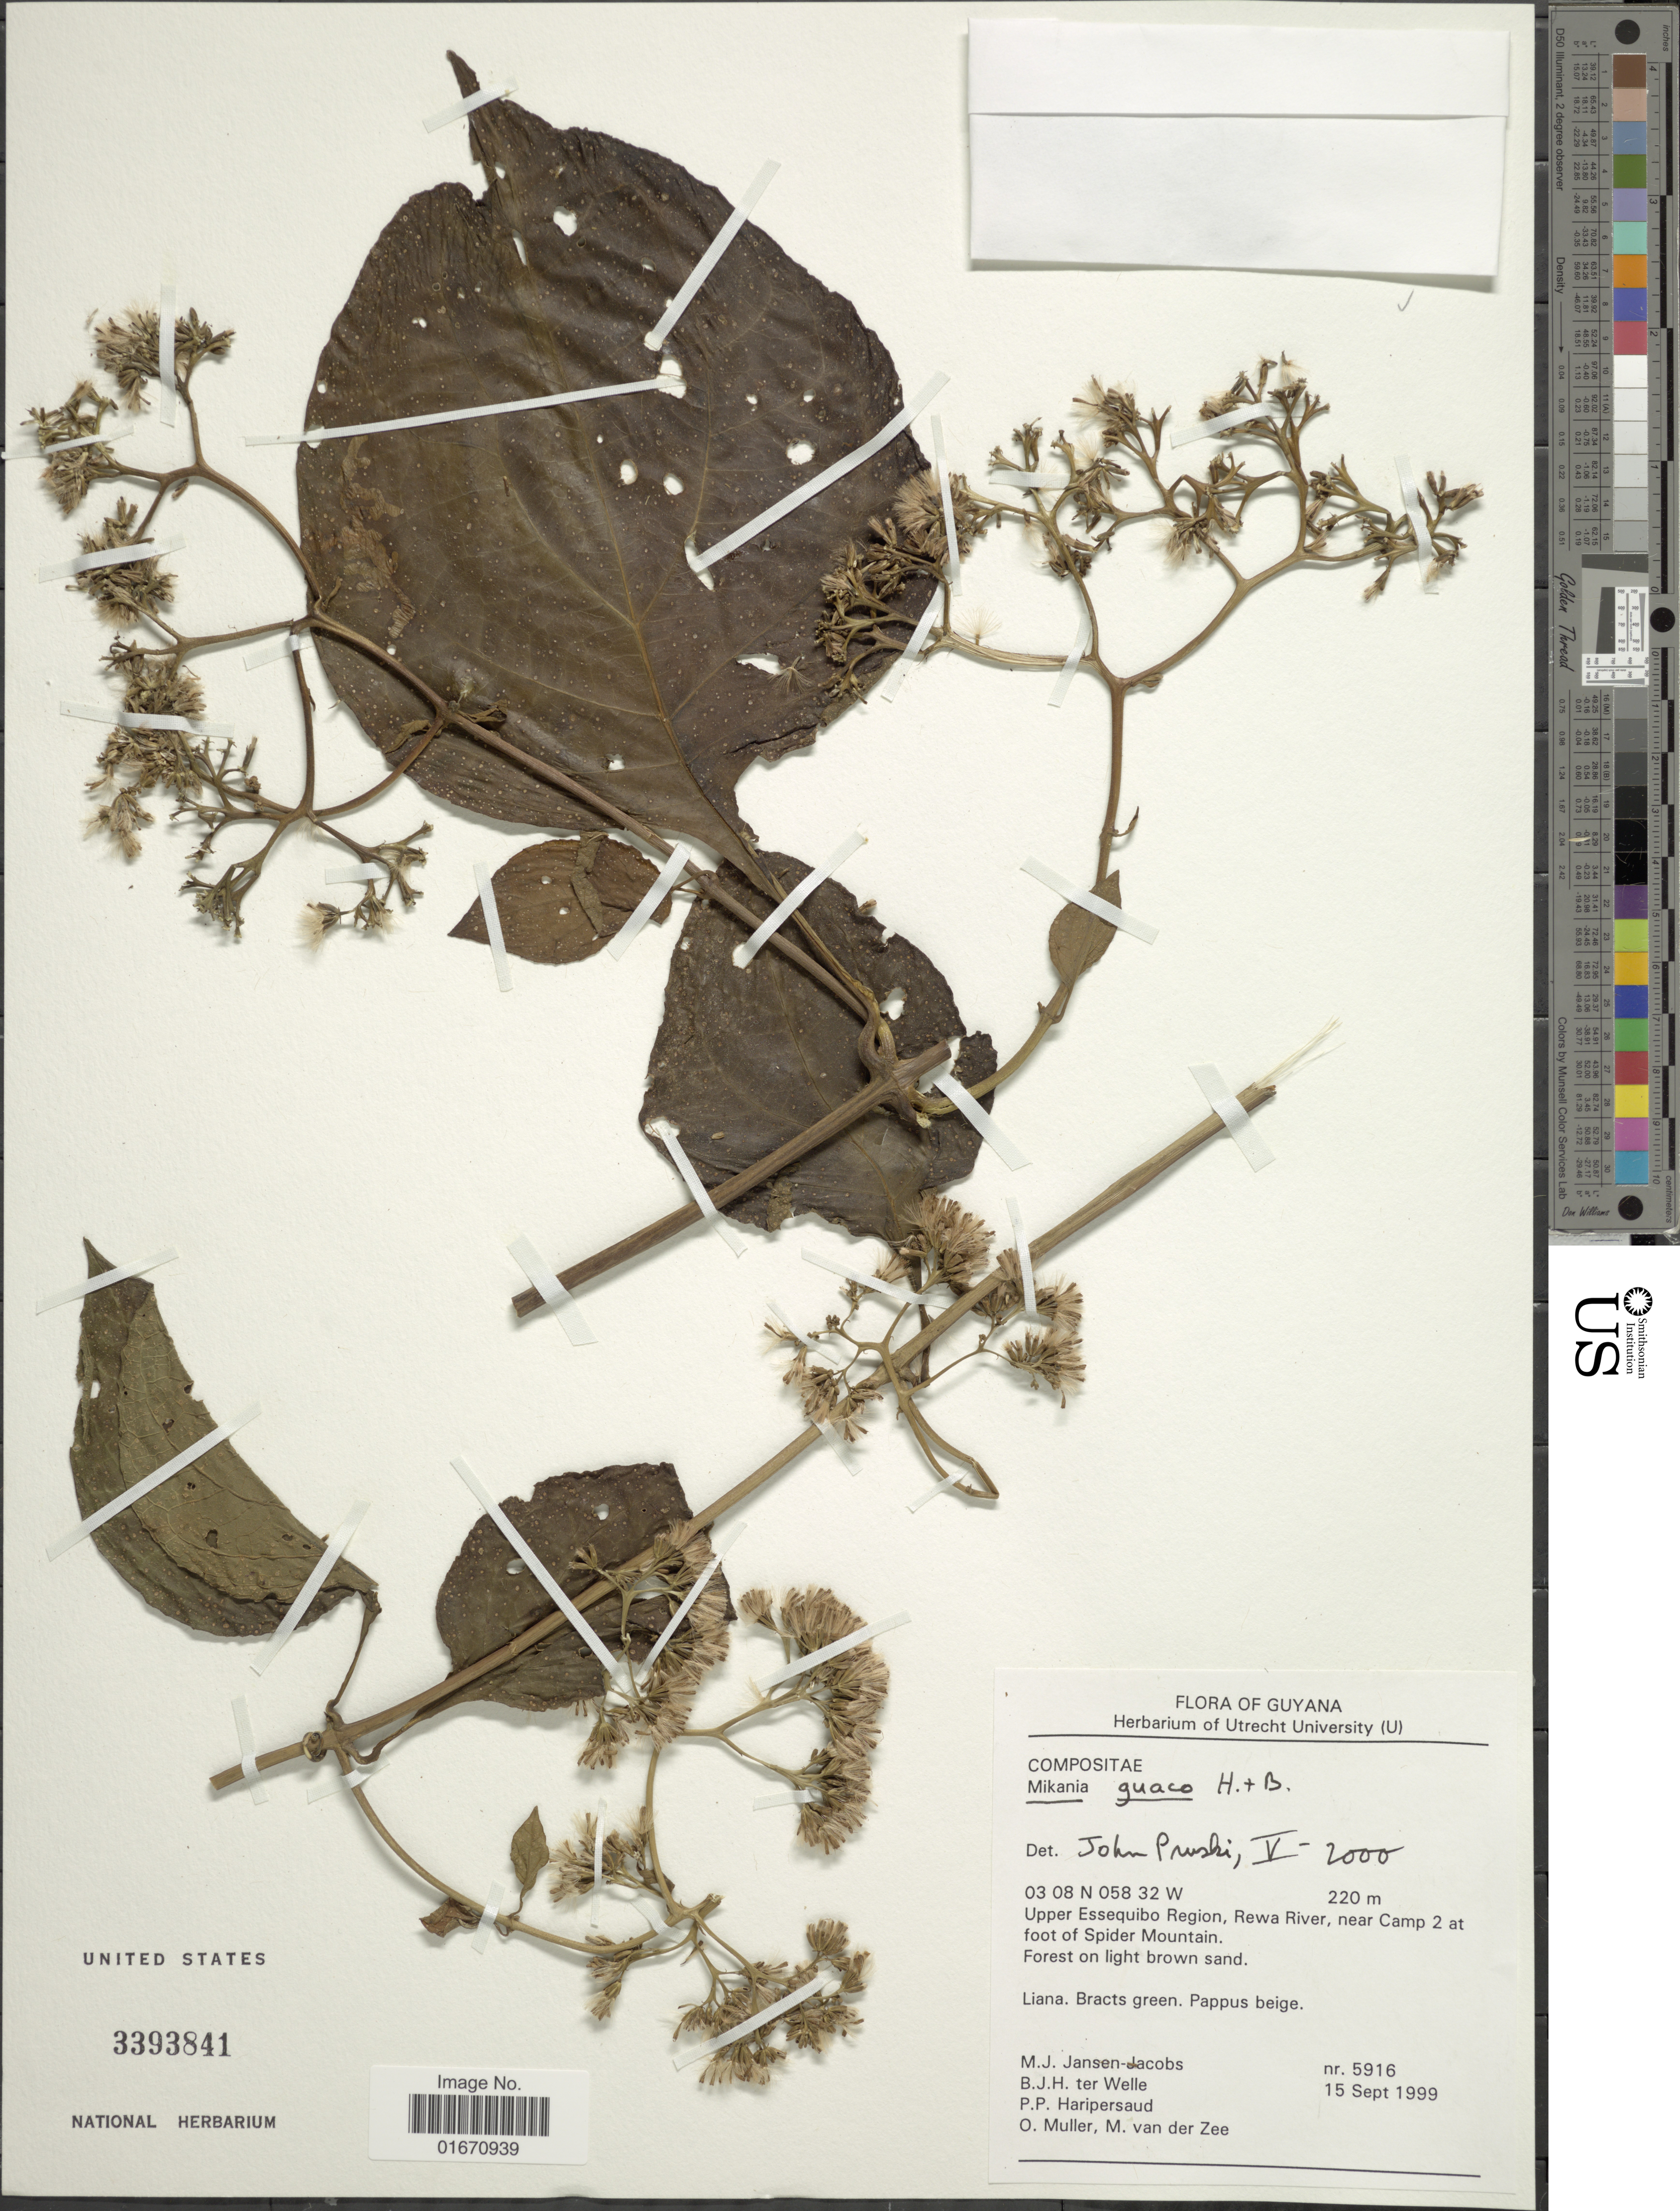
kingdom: Plantae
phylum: Tracheophyta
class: Magnoliopsida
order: Asterales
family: Asteraceae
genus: Mikania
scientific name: Mikania guaco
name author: Humb. & Bonpl.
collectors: M. J. Jansen-Jacobs, B. ter Welle, P. Haripersaud, O. Muller & M. van der Zee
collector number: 5916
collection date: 1999-09-15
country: Guyana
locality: Upper Essequibo Region, Rewa River, near Camp 2 at foot of Spider Mountain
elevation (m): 220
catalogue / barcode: US 3393841